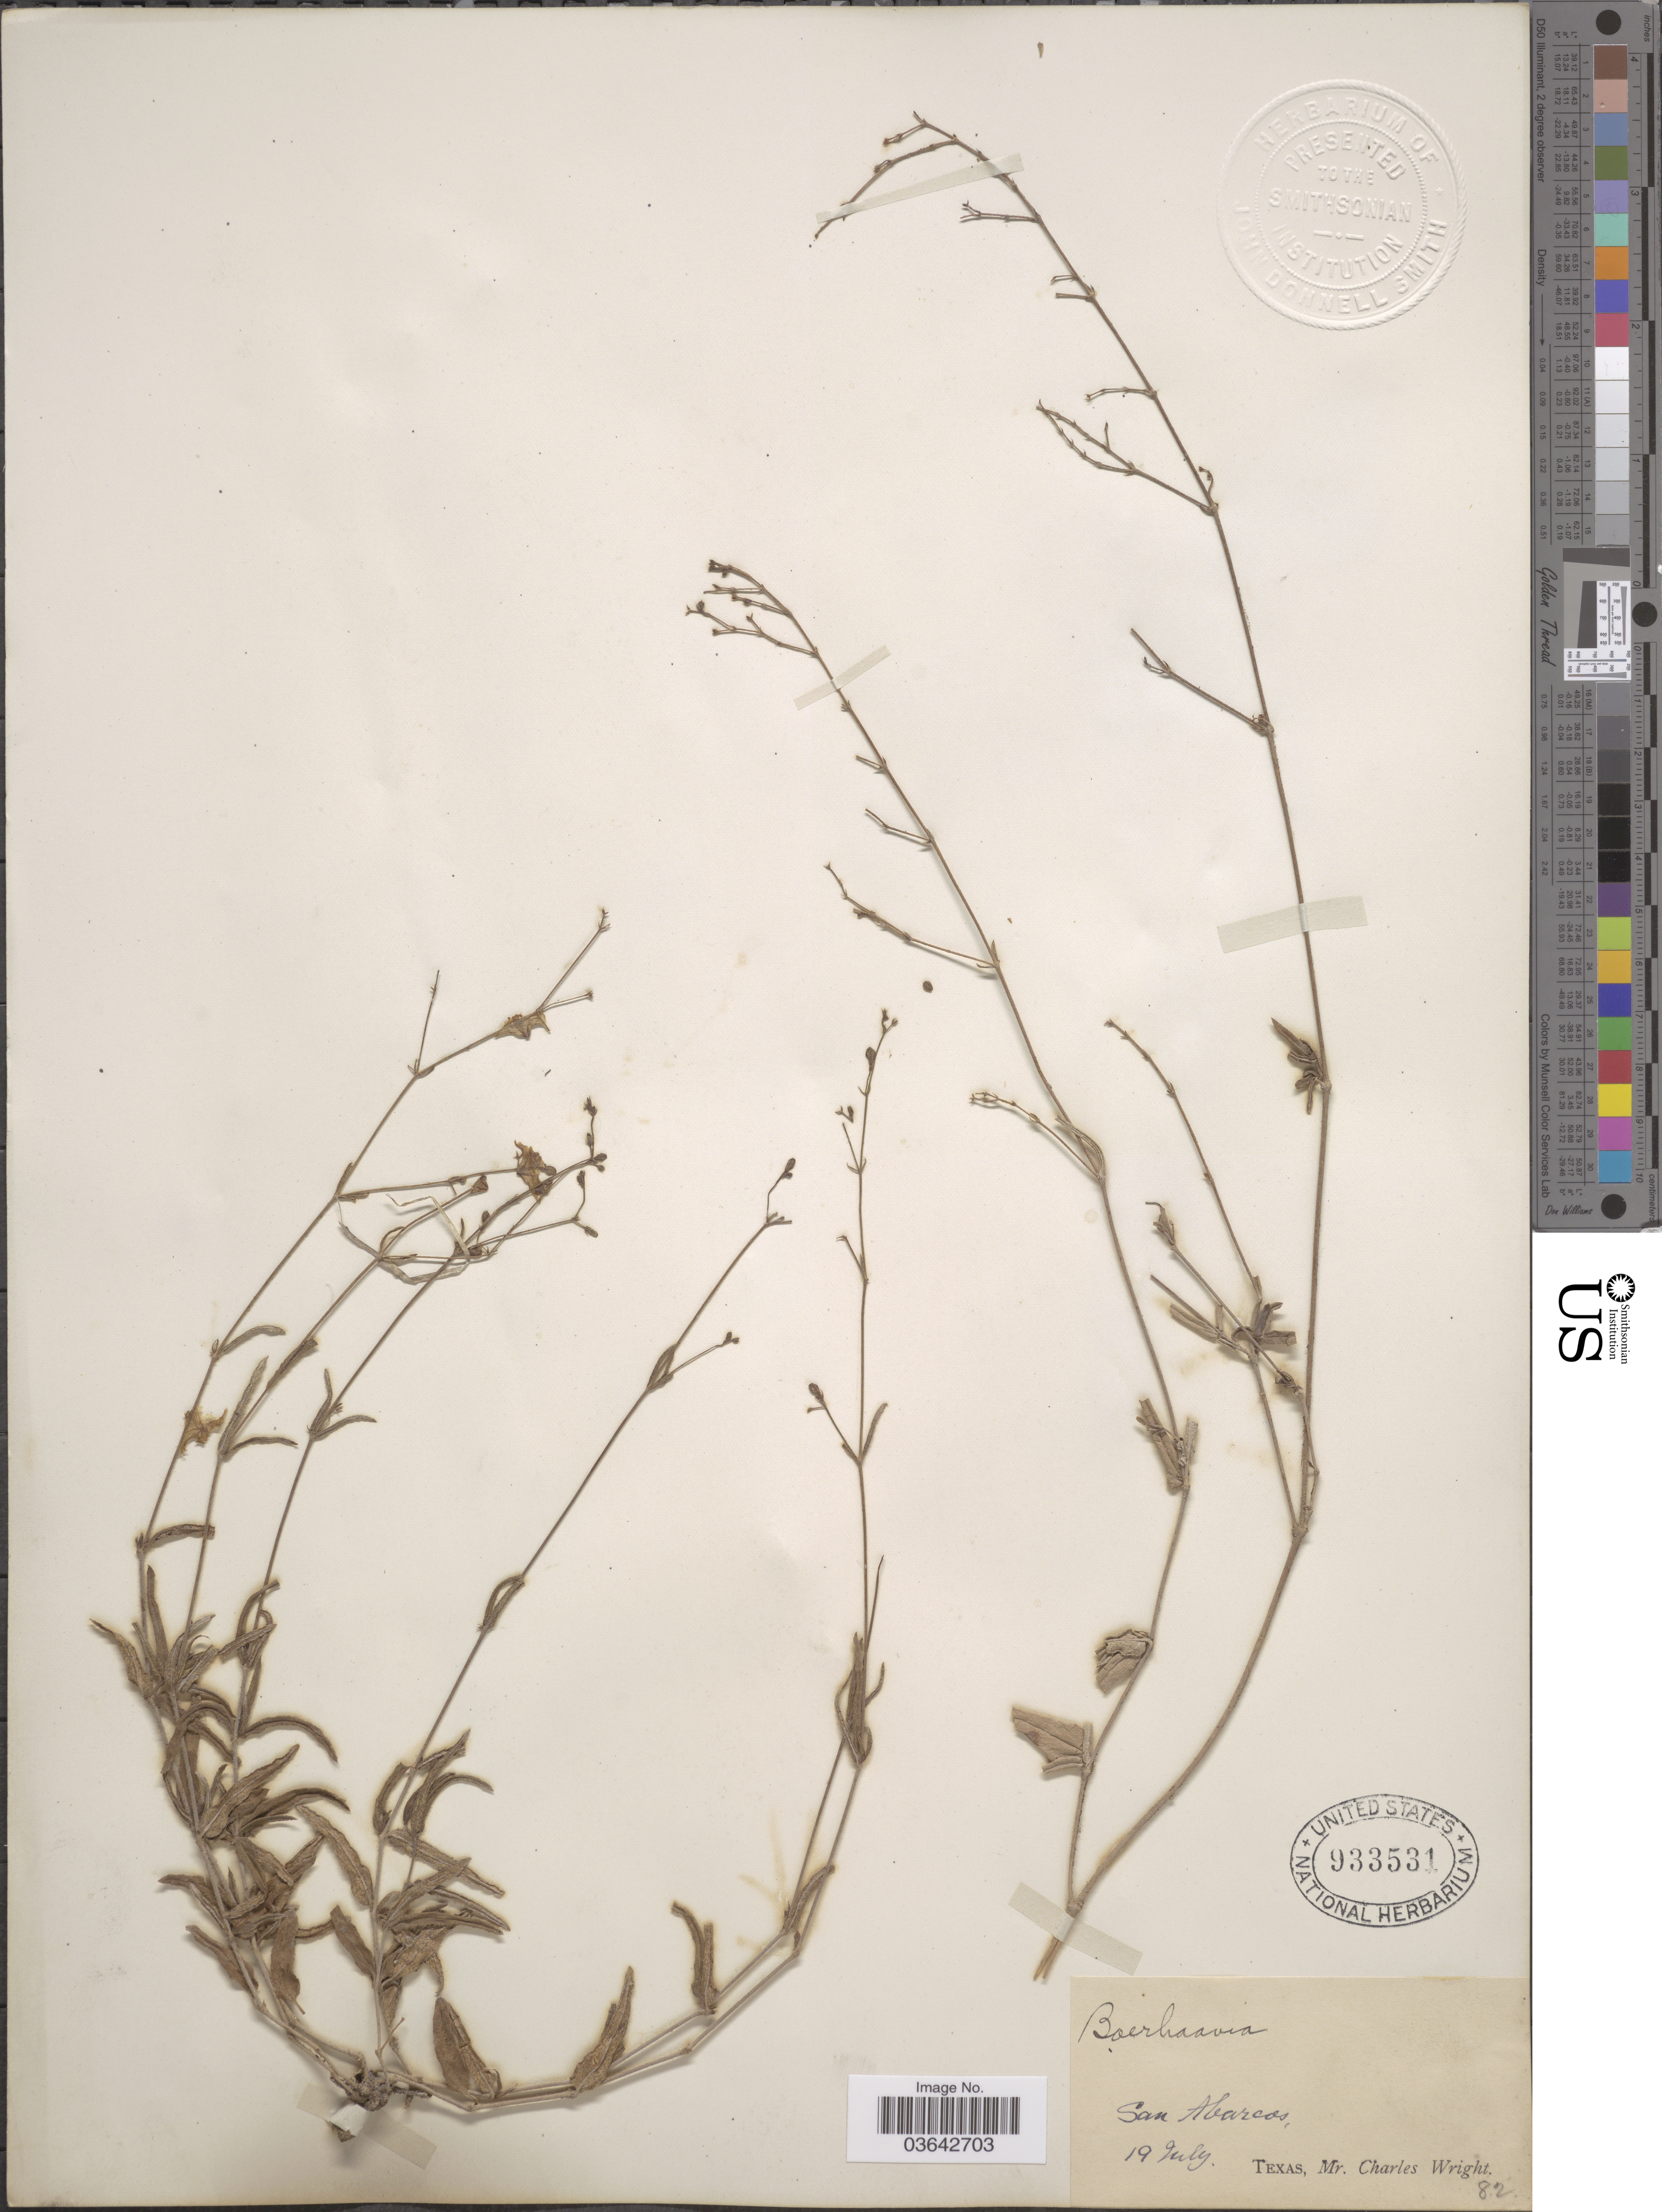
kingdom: Plantae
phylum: Tracheophyta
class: Magnoliopsida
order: Caryophyllales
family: Nyctaginaceae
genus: Boerhavia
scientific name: Boerhavia linearifolia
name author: A. Gray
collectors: C. Wright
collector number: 82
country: United States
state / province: Texas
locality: San Abarcos.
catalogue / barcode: US 933531